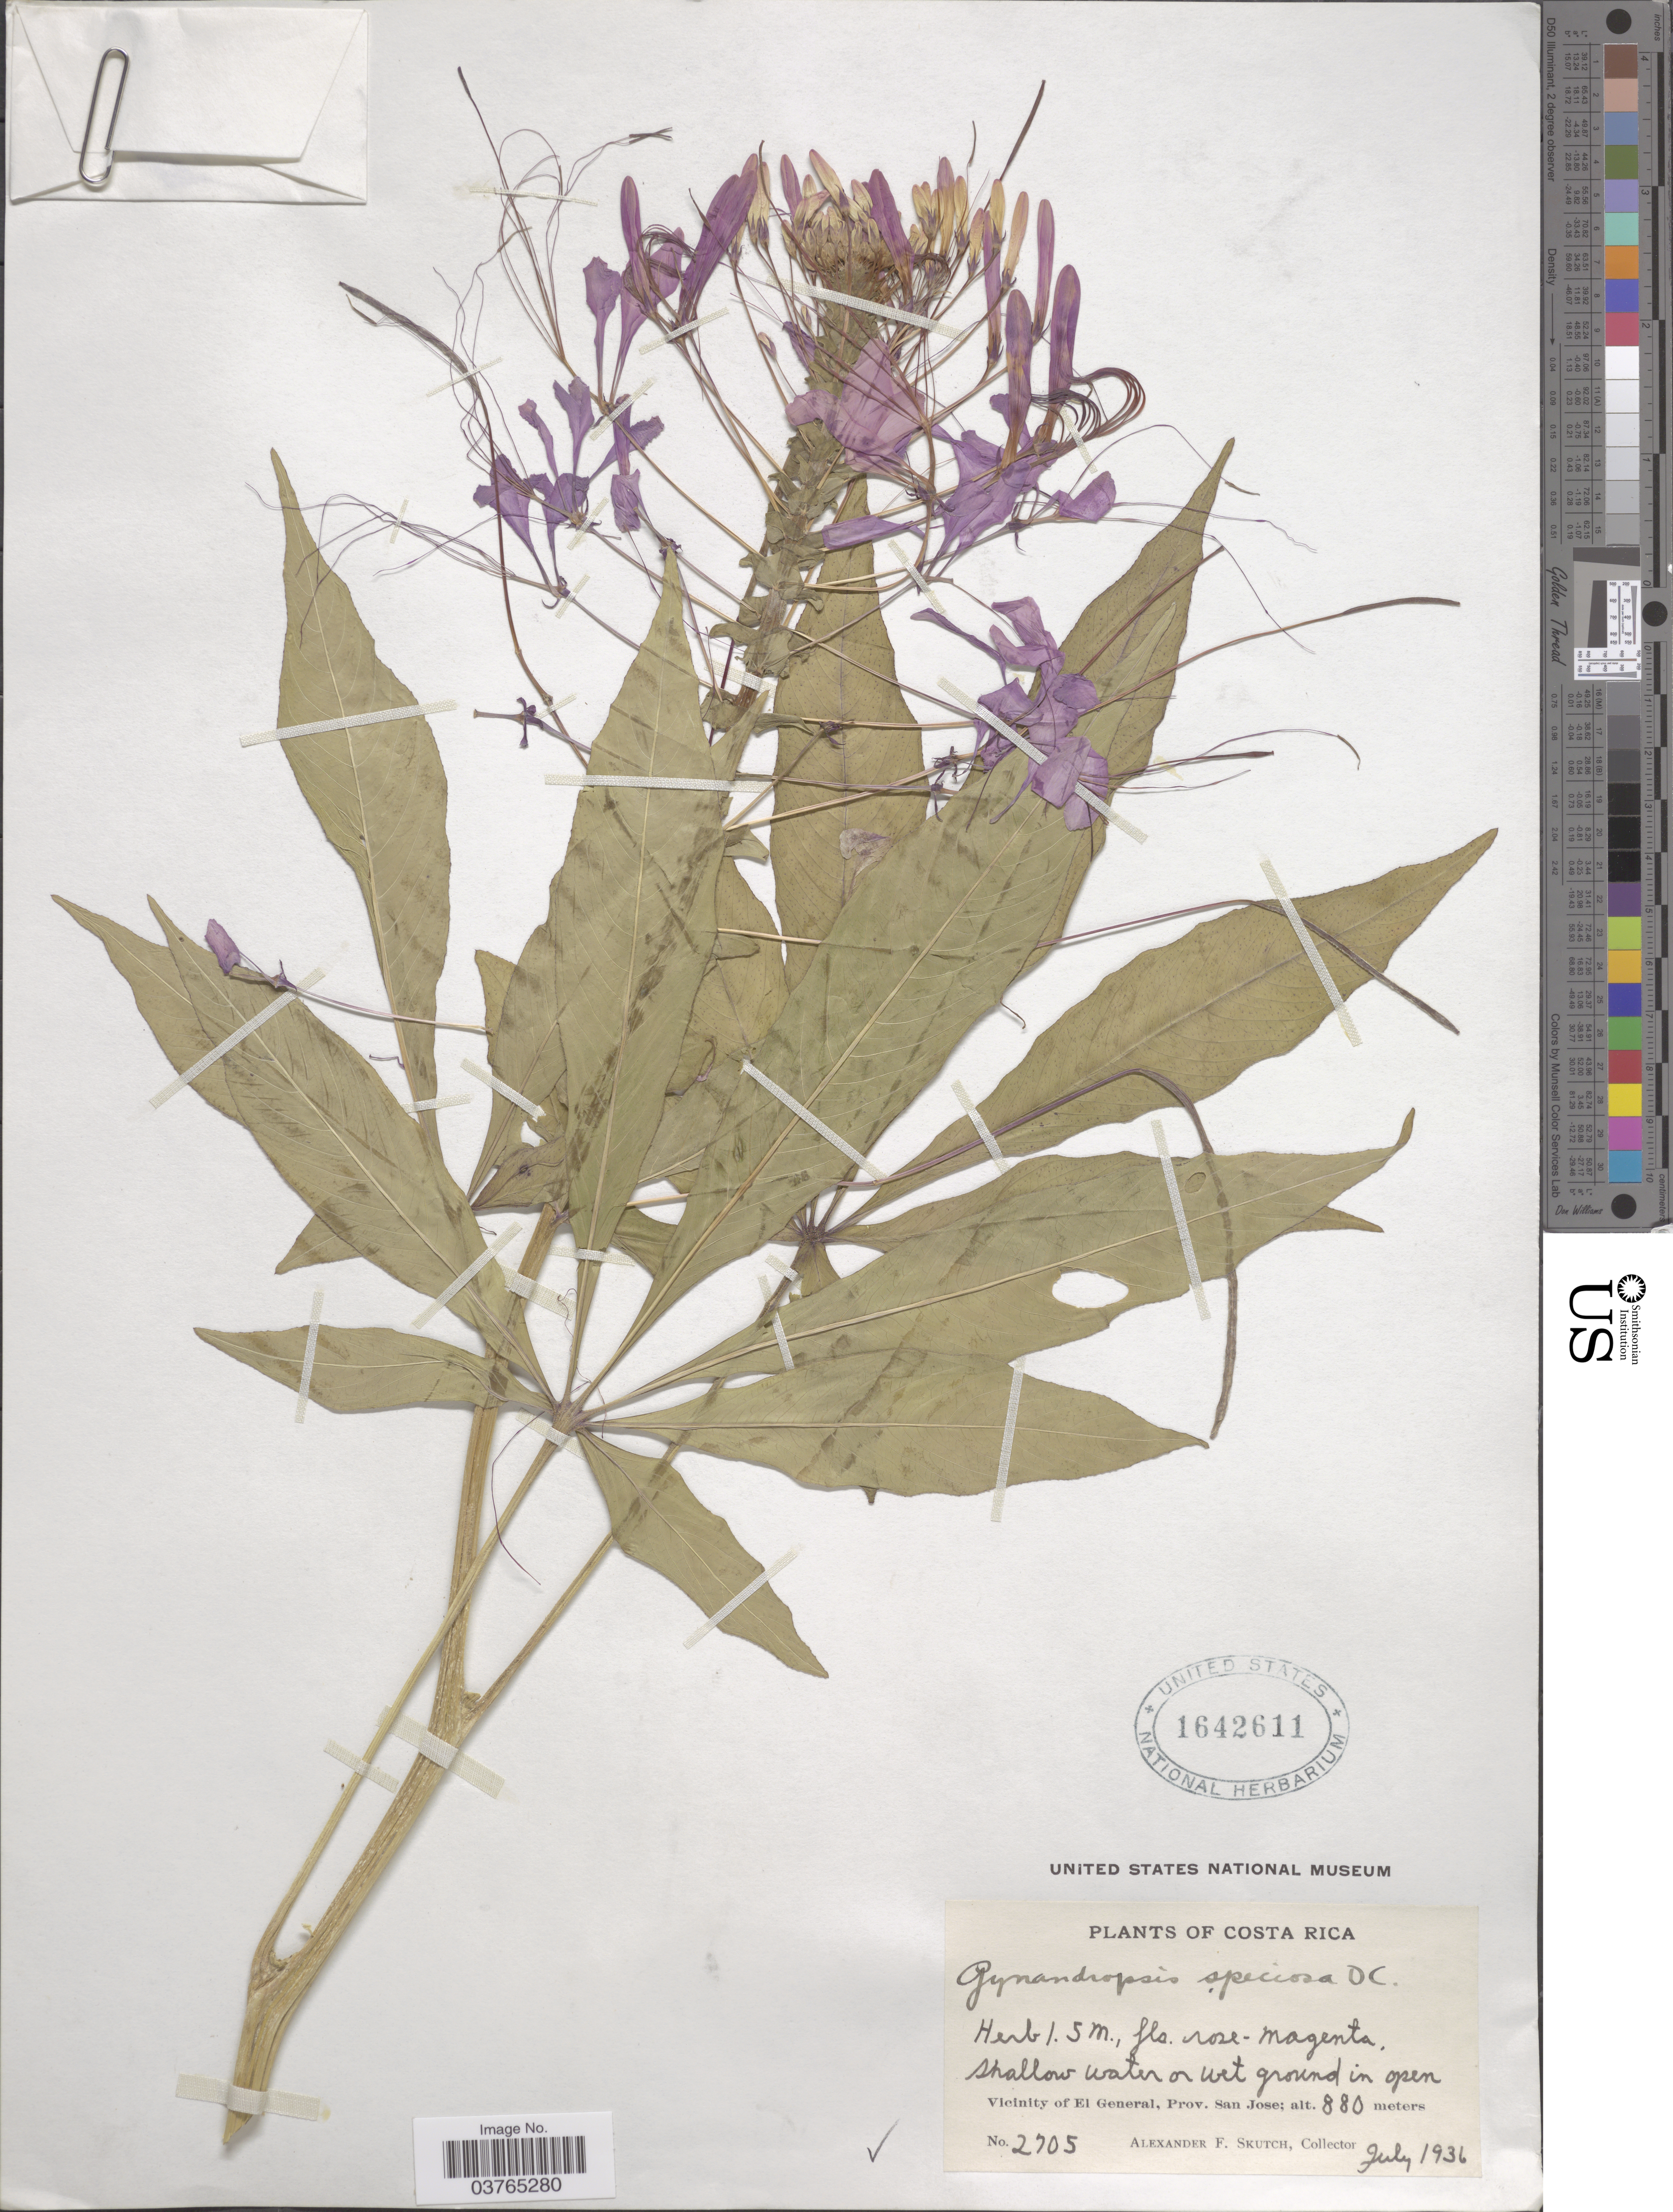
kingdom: Plantae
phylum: Tracheophyta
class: Magnoliopsida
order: Brassicales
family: Cleomaceae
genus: Cleoserrata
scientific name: Cleoserrata speciosa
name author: (Raf.) Iltis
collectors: A. F. Skutch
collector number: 2705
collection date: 1936-07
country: Costa Rica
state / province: San José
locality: Vicinity of El General.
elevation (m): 880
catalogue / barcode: US 1642611